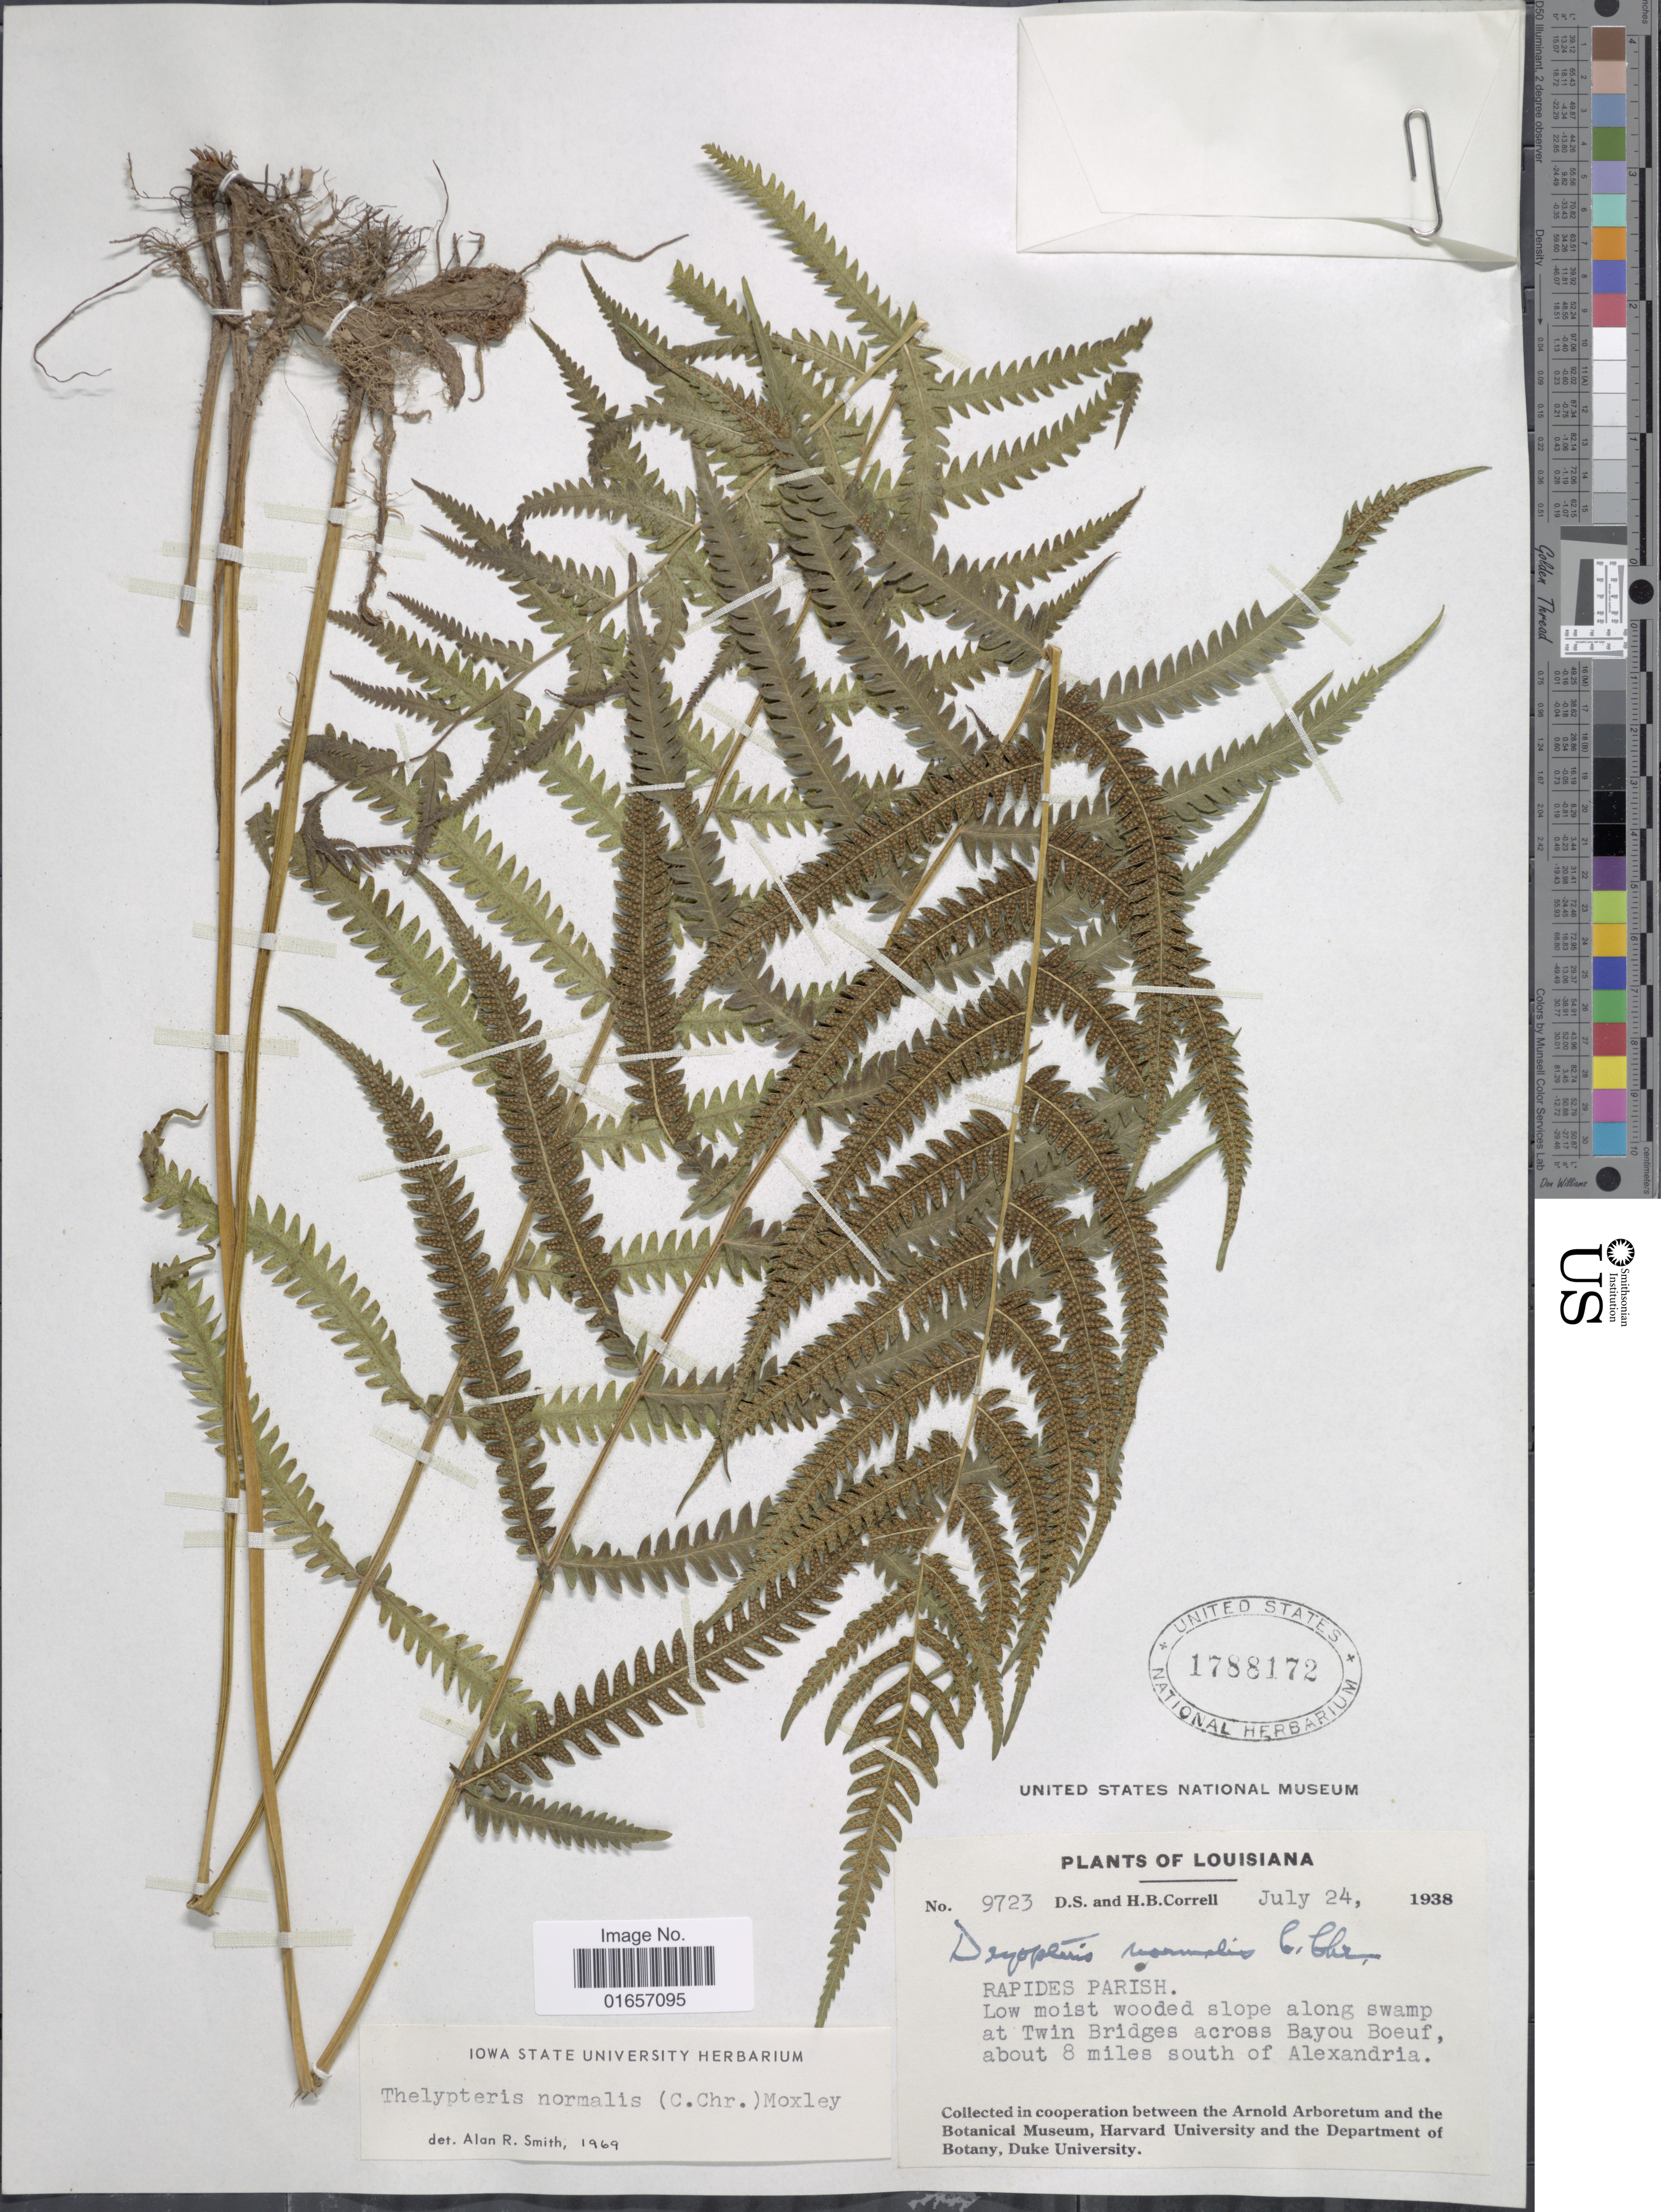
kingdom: Plantae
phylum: Tracheophyta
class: Polypodiopsida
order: Polypodiales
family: Thelypteridaceae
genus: Christella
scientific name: Christella kunthii comb. ined.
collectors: D. S. Correll & H. Correll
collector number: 9723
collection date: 1938-07-24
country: United States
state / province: Louisiana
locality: Rapides Parish, low moist wooded slope along swamp at Twin Bridges across Bayou Boeuf, about 8 miles south of Alexandria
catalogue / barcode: US 1788172